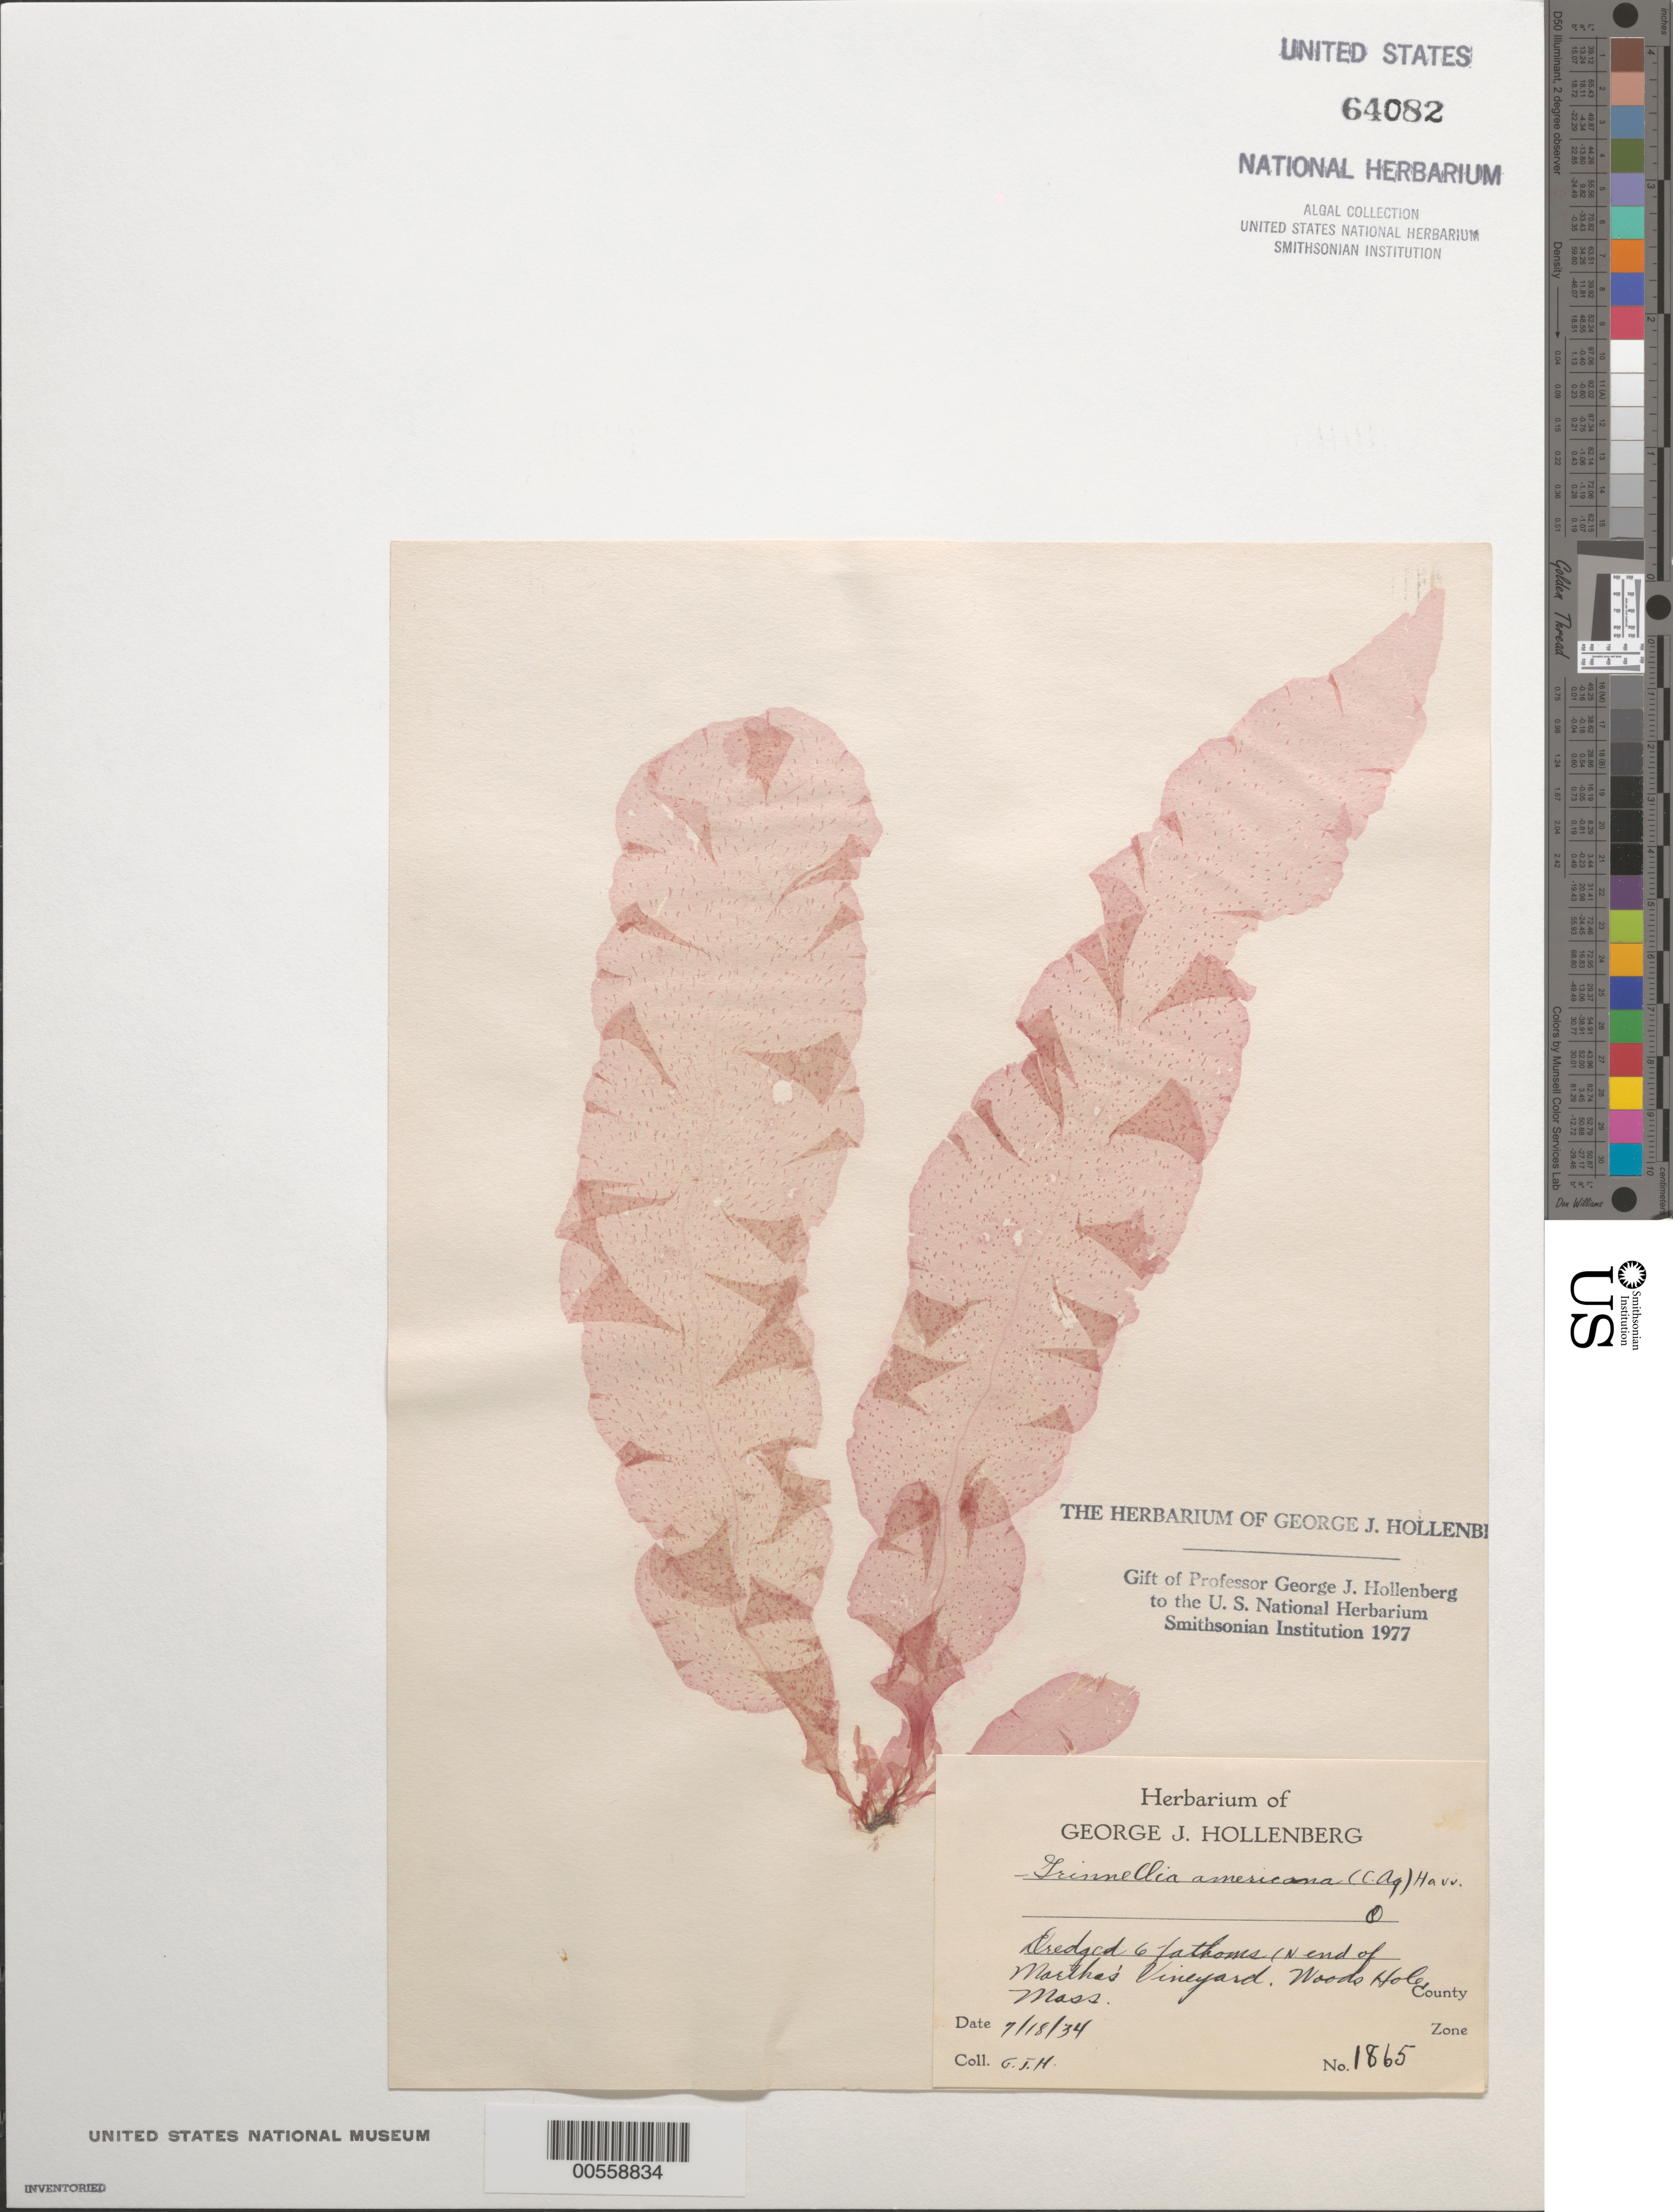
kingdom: Plantae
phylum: Rhodophyta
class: Florideophyceae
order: Ceramiales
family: Delesseriaceae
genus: Grinnellia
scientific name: Grinnellia americana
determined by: Hollenberg, George J.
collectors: G. Hollenberg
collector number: GJH 1865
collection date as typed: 18 Jul 1934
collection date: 1934-07-18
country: United States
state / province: Massachusetts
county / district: Dukes County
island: Martha's Vineyard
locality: North end of island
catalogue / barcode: US 64082